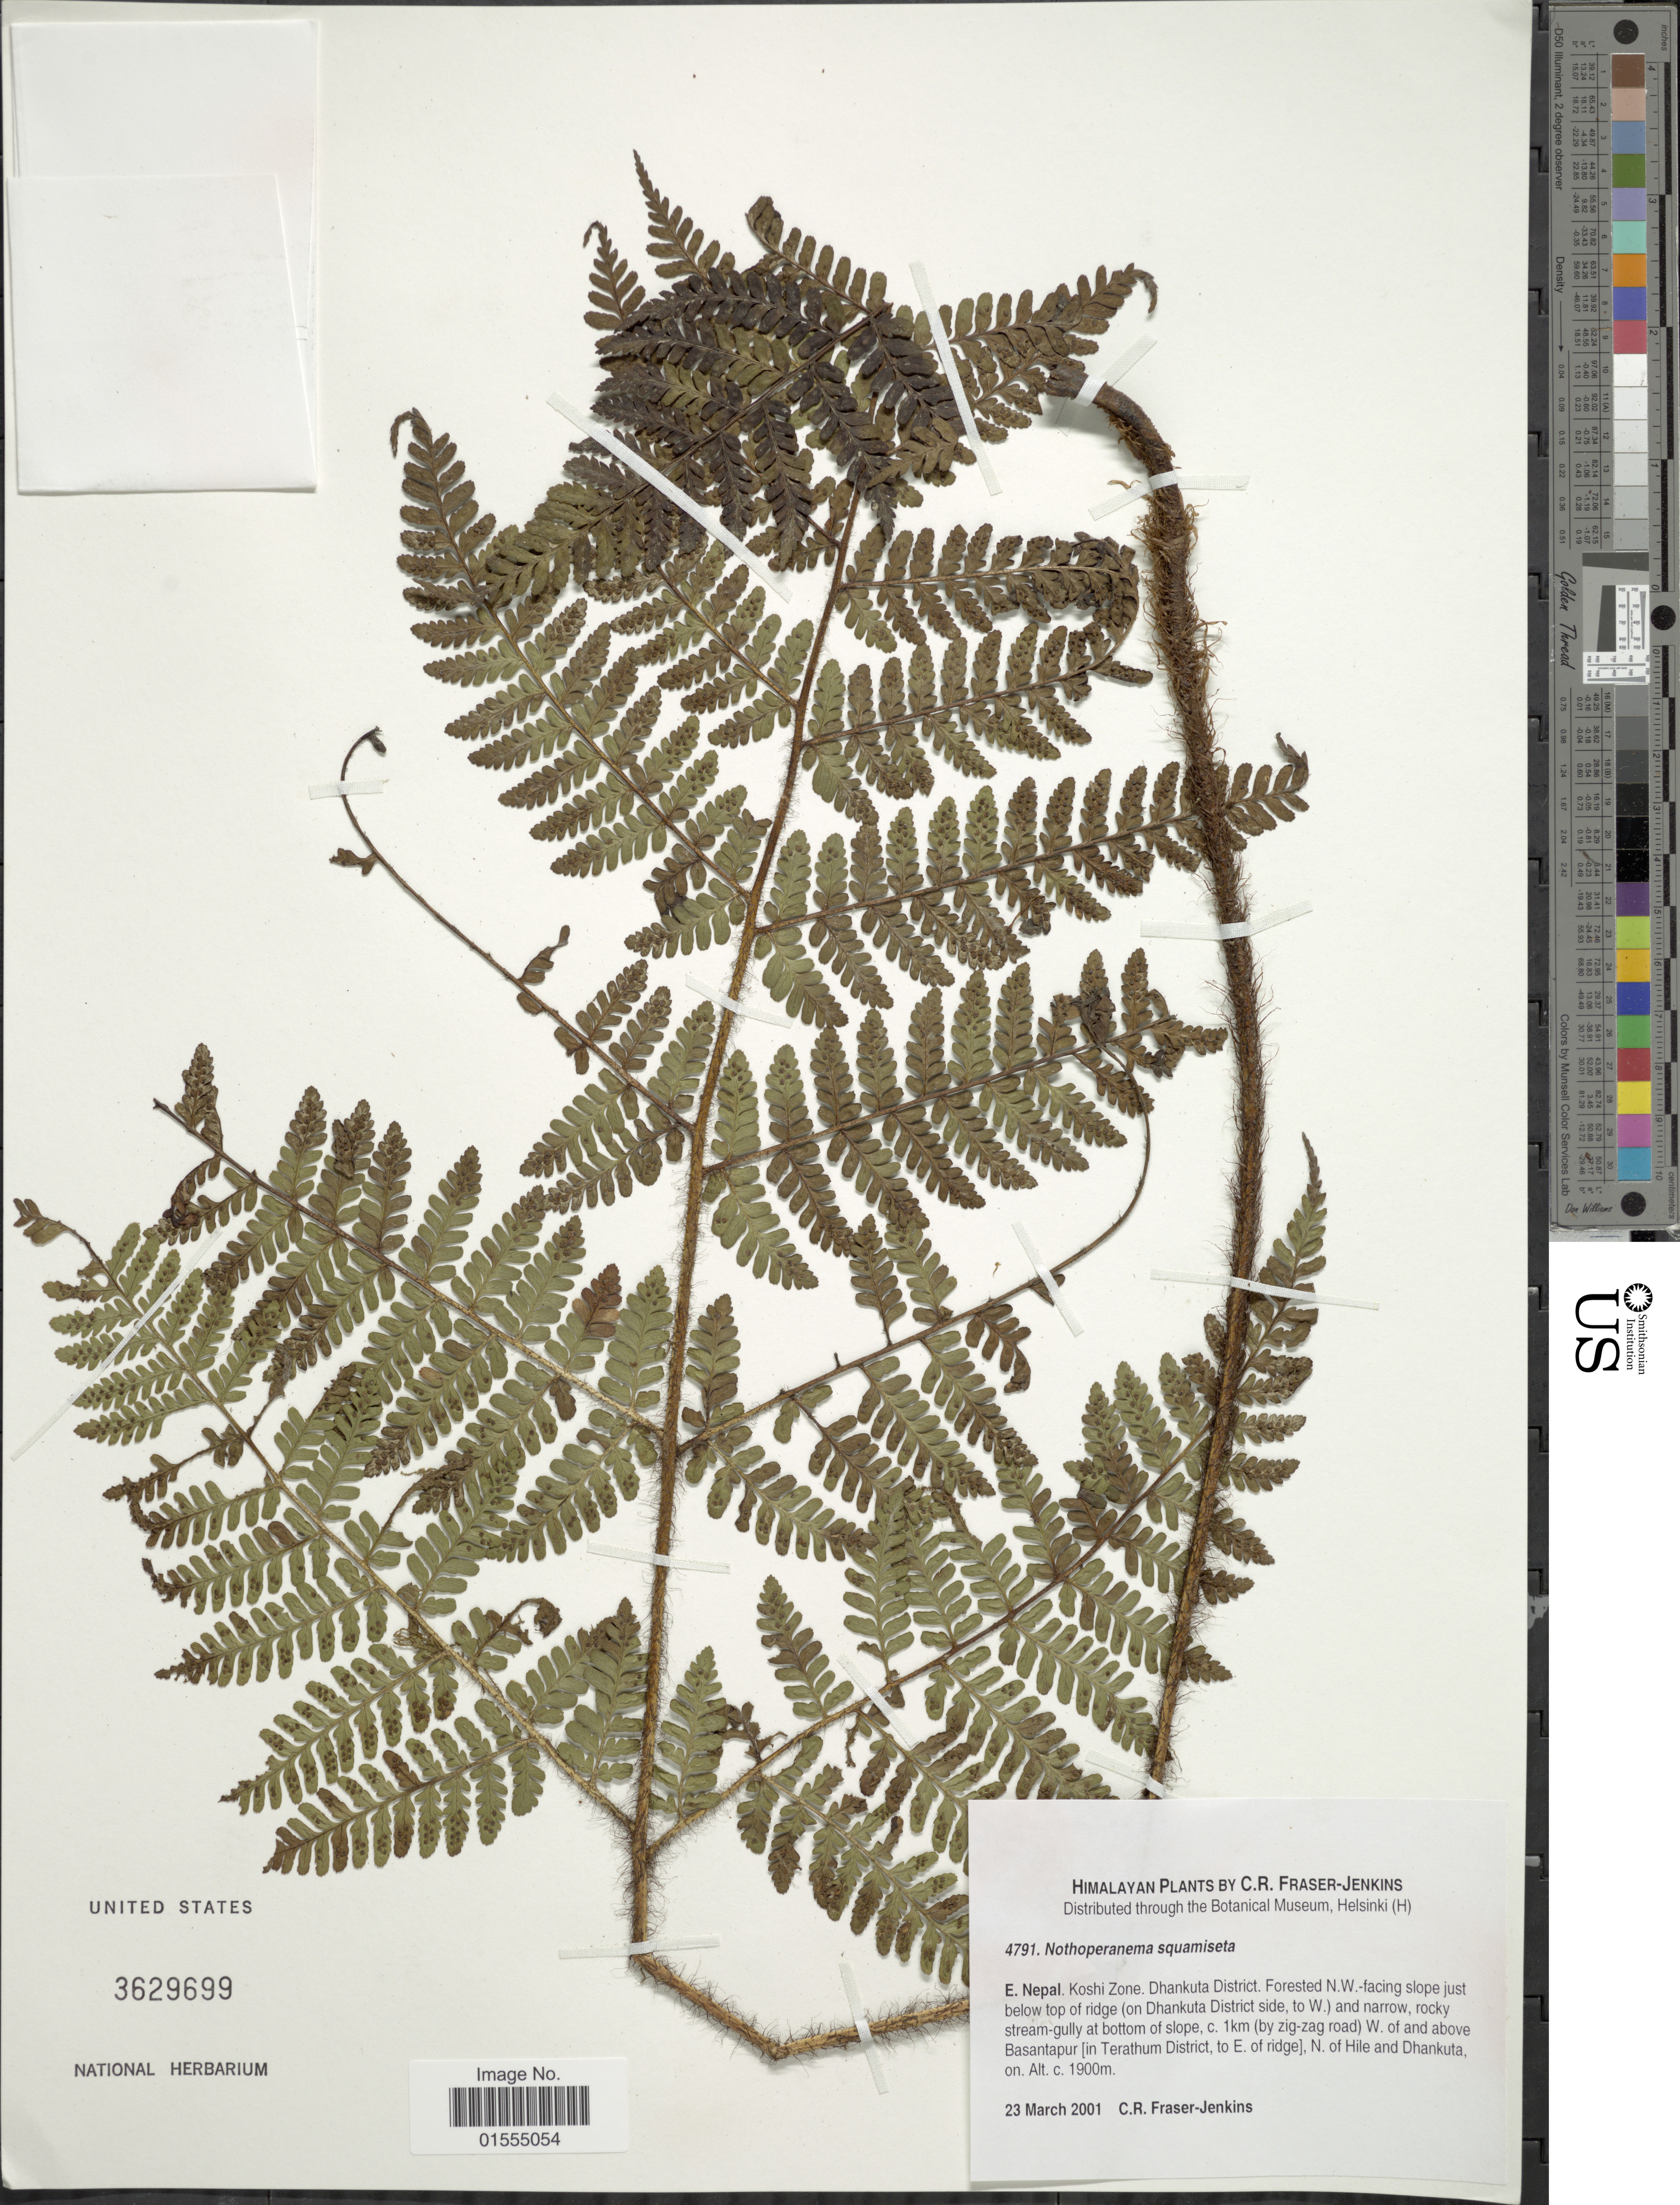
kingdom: Plantae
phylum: Tracheophyta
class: Polypodiopsida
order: Polypodiales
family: Dryopteridaceae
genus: Dryopteris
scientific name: Dryopteris squamiseta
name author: (Hook.) Kuntze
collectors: C. R. Fraser-Jenkins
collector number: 4791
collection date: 2001-03-23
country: Nepal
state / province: Kosi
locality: E. Nepal, Koshi Zone, Dhankuta District, forested N.W.- facing slope just below top of ridge (on Dhankuta District, to W.) and narrow, rocky stream-gully at bottom of slope, c. 1km (by zig-zag road) W. of and above Basantapur [in Terathum District, to E. of ridge], N. of Hile and Dhankuta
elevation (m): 1900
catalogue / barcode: US 3629699